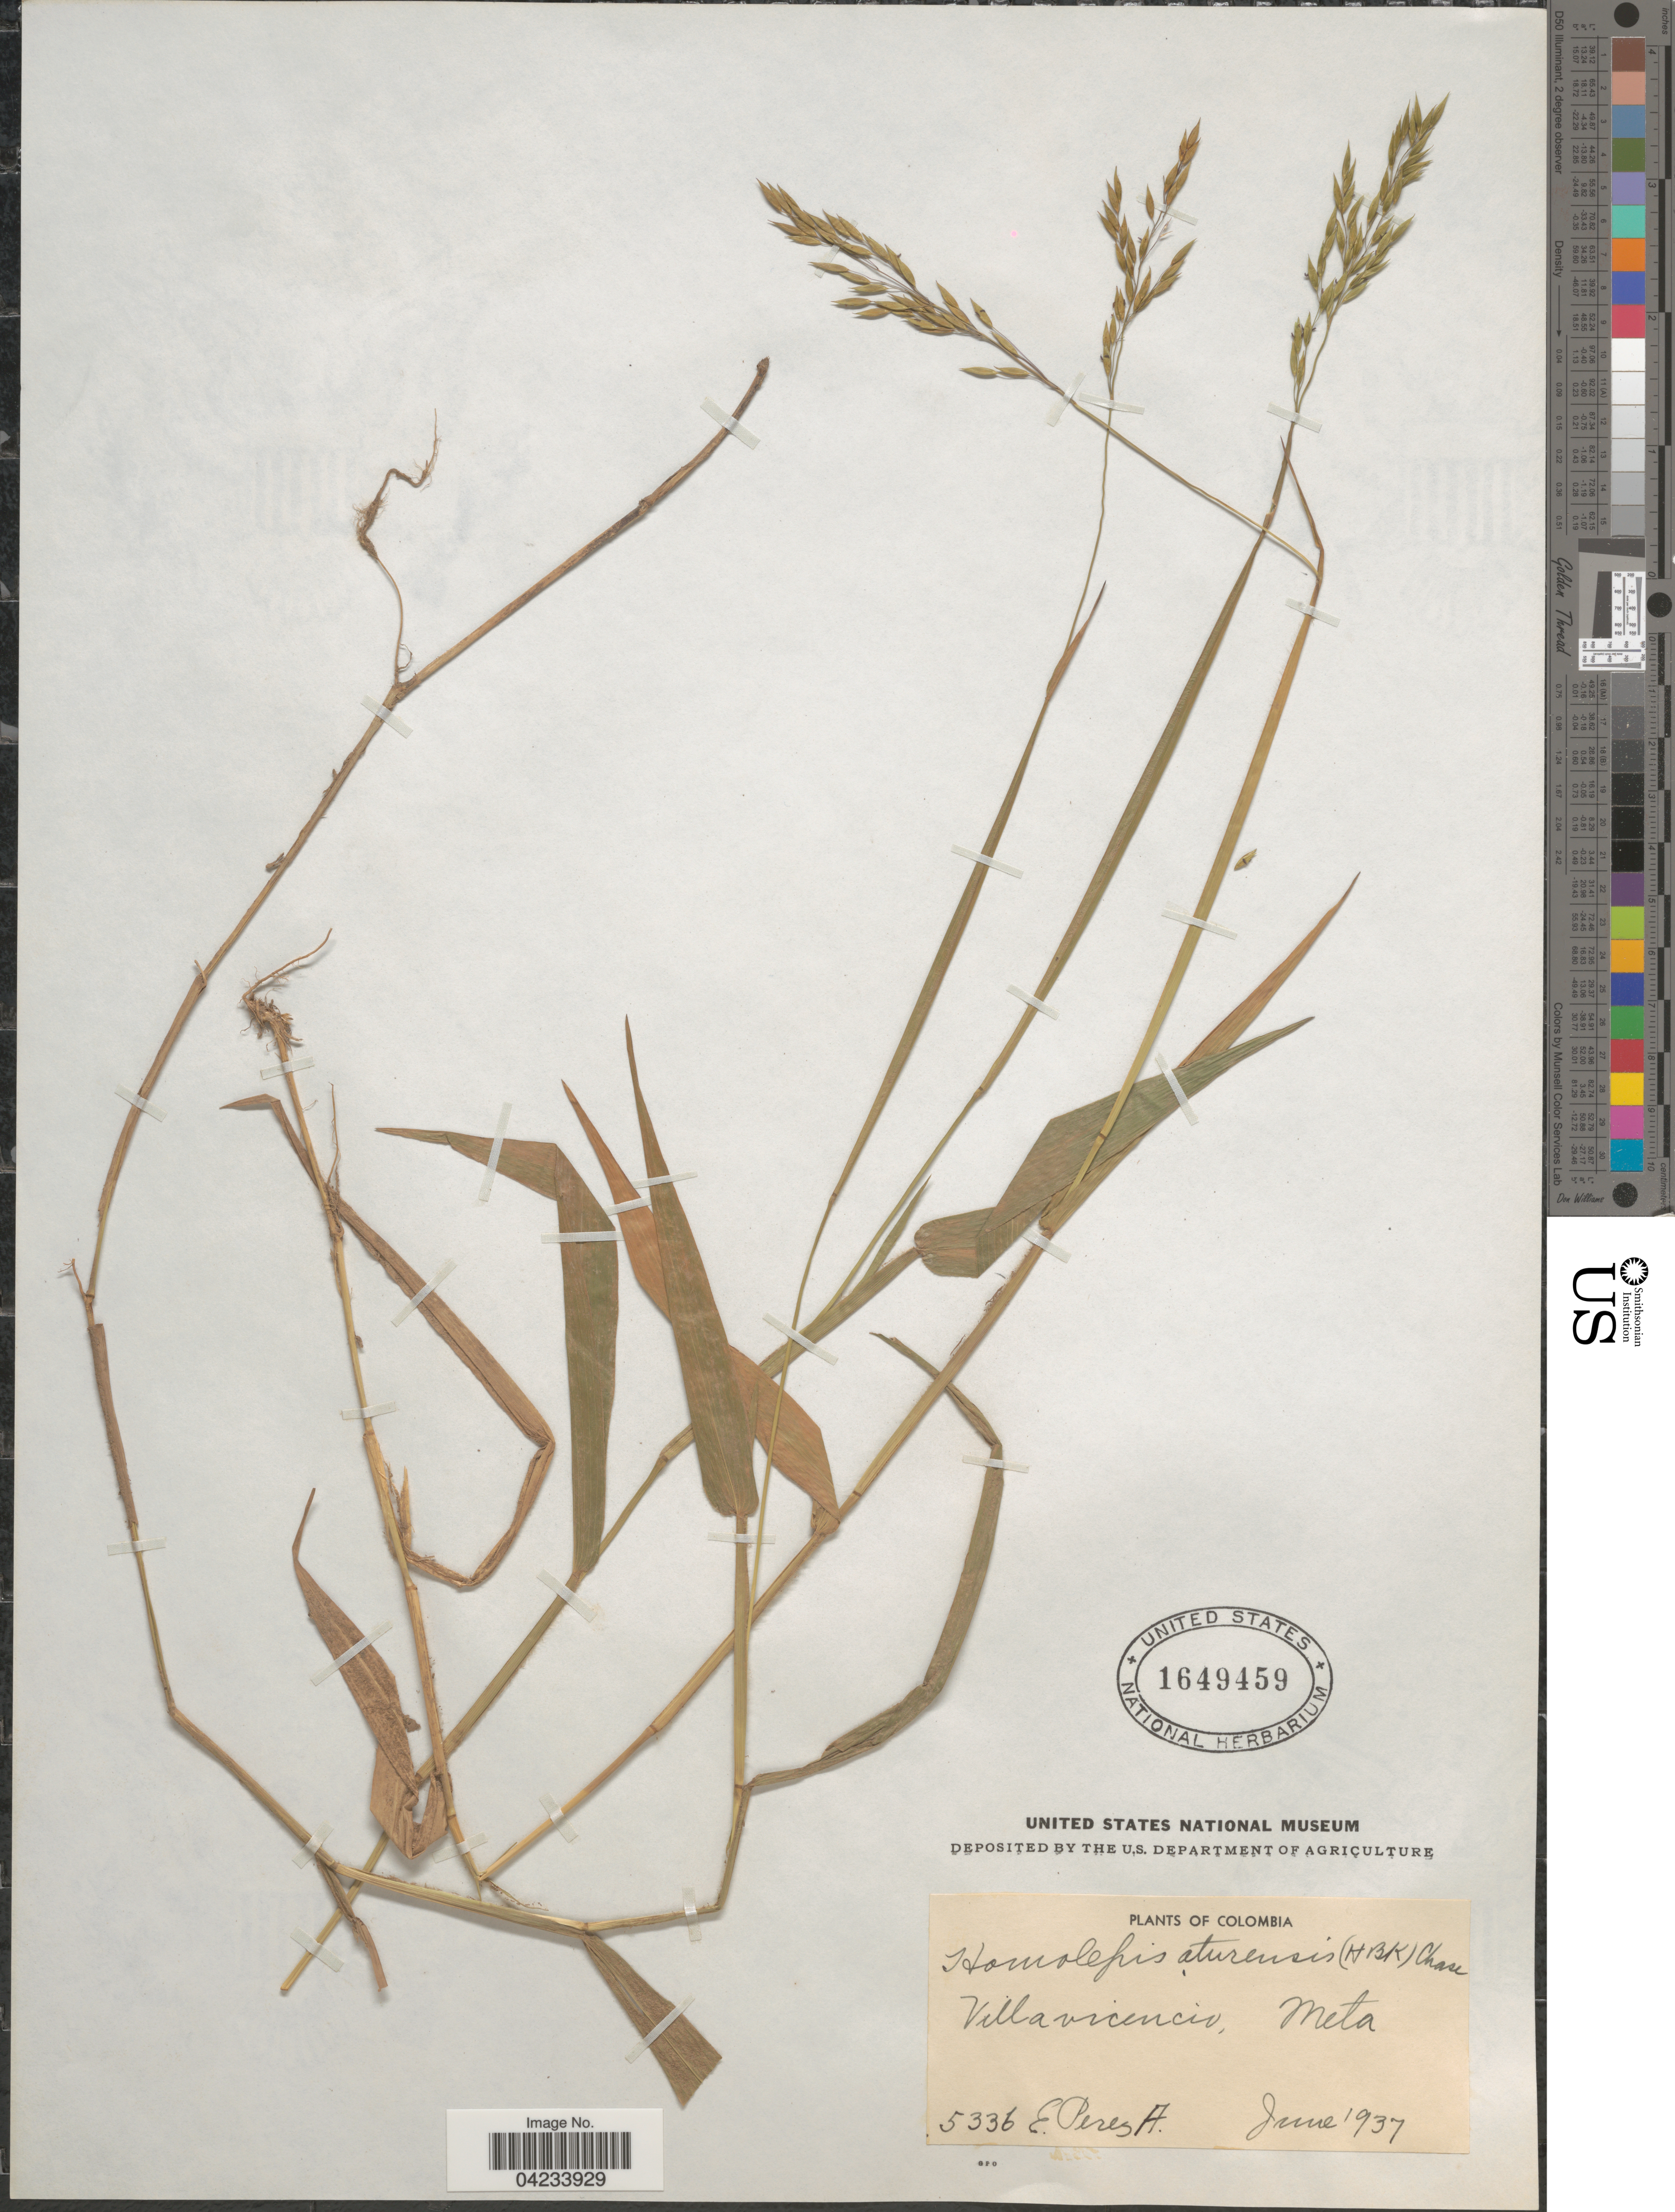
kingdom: Plantae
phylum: Tracheophyta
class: Liliopsida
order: Poales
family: Poaceae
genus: Homolepis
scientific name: Homolepis aturensis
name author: (Kunth) Chase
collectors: E. Perez A.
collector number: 5336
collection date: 1937-06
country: Colombia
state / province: Meta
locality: Villavicencio, Meta.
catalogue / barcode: US 1649459